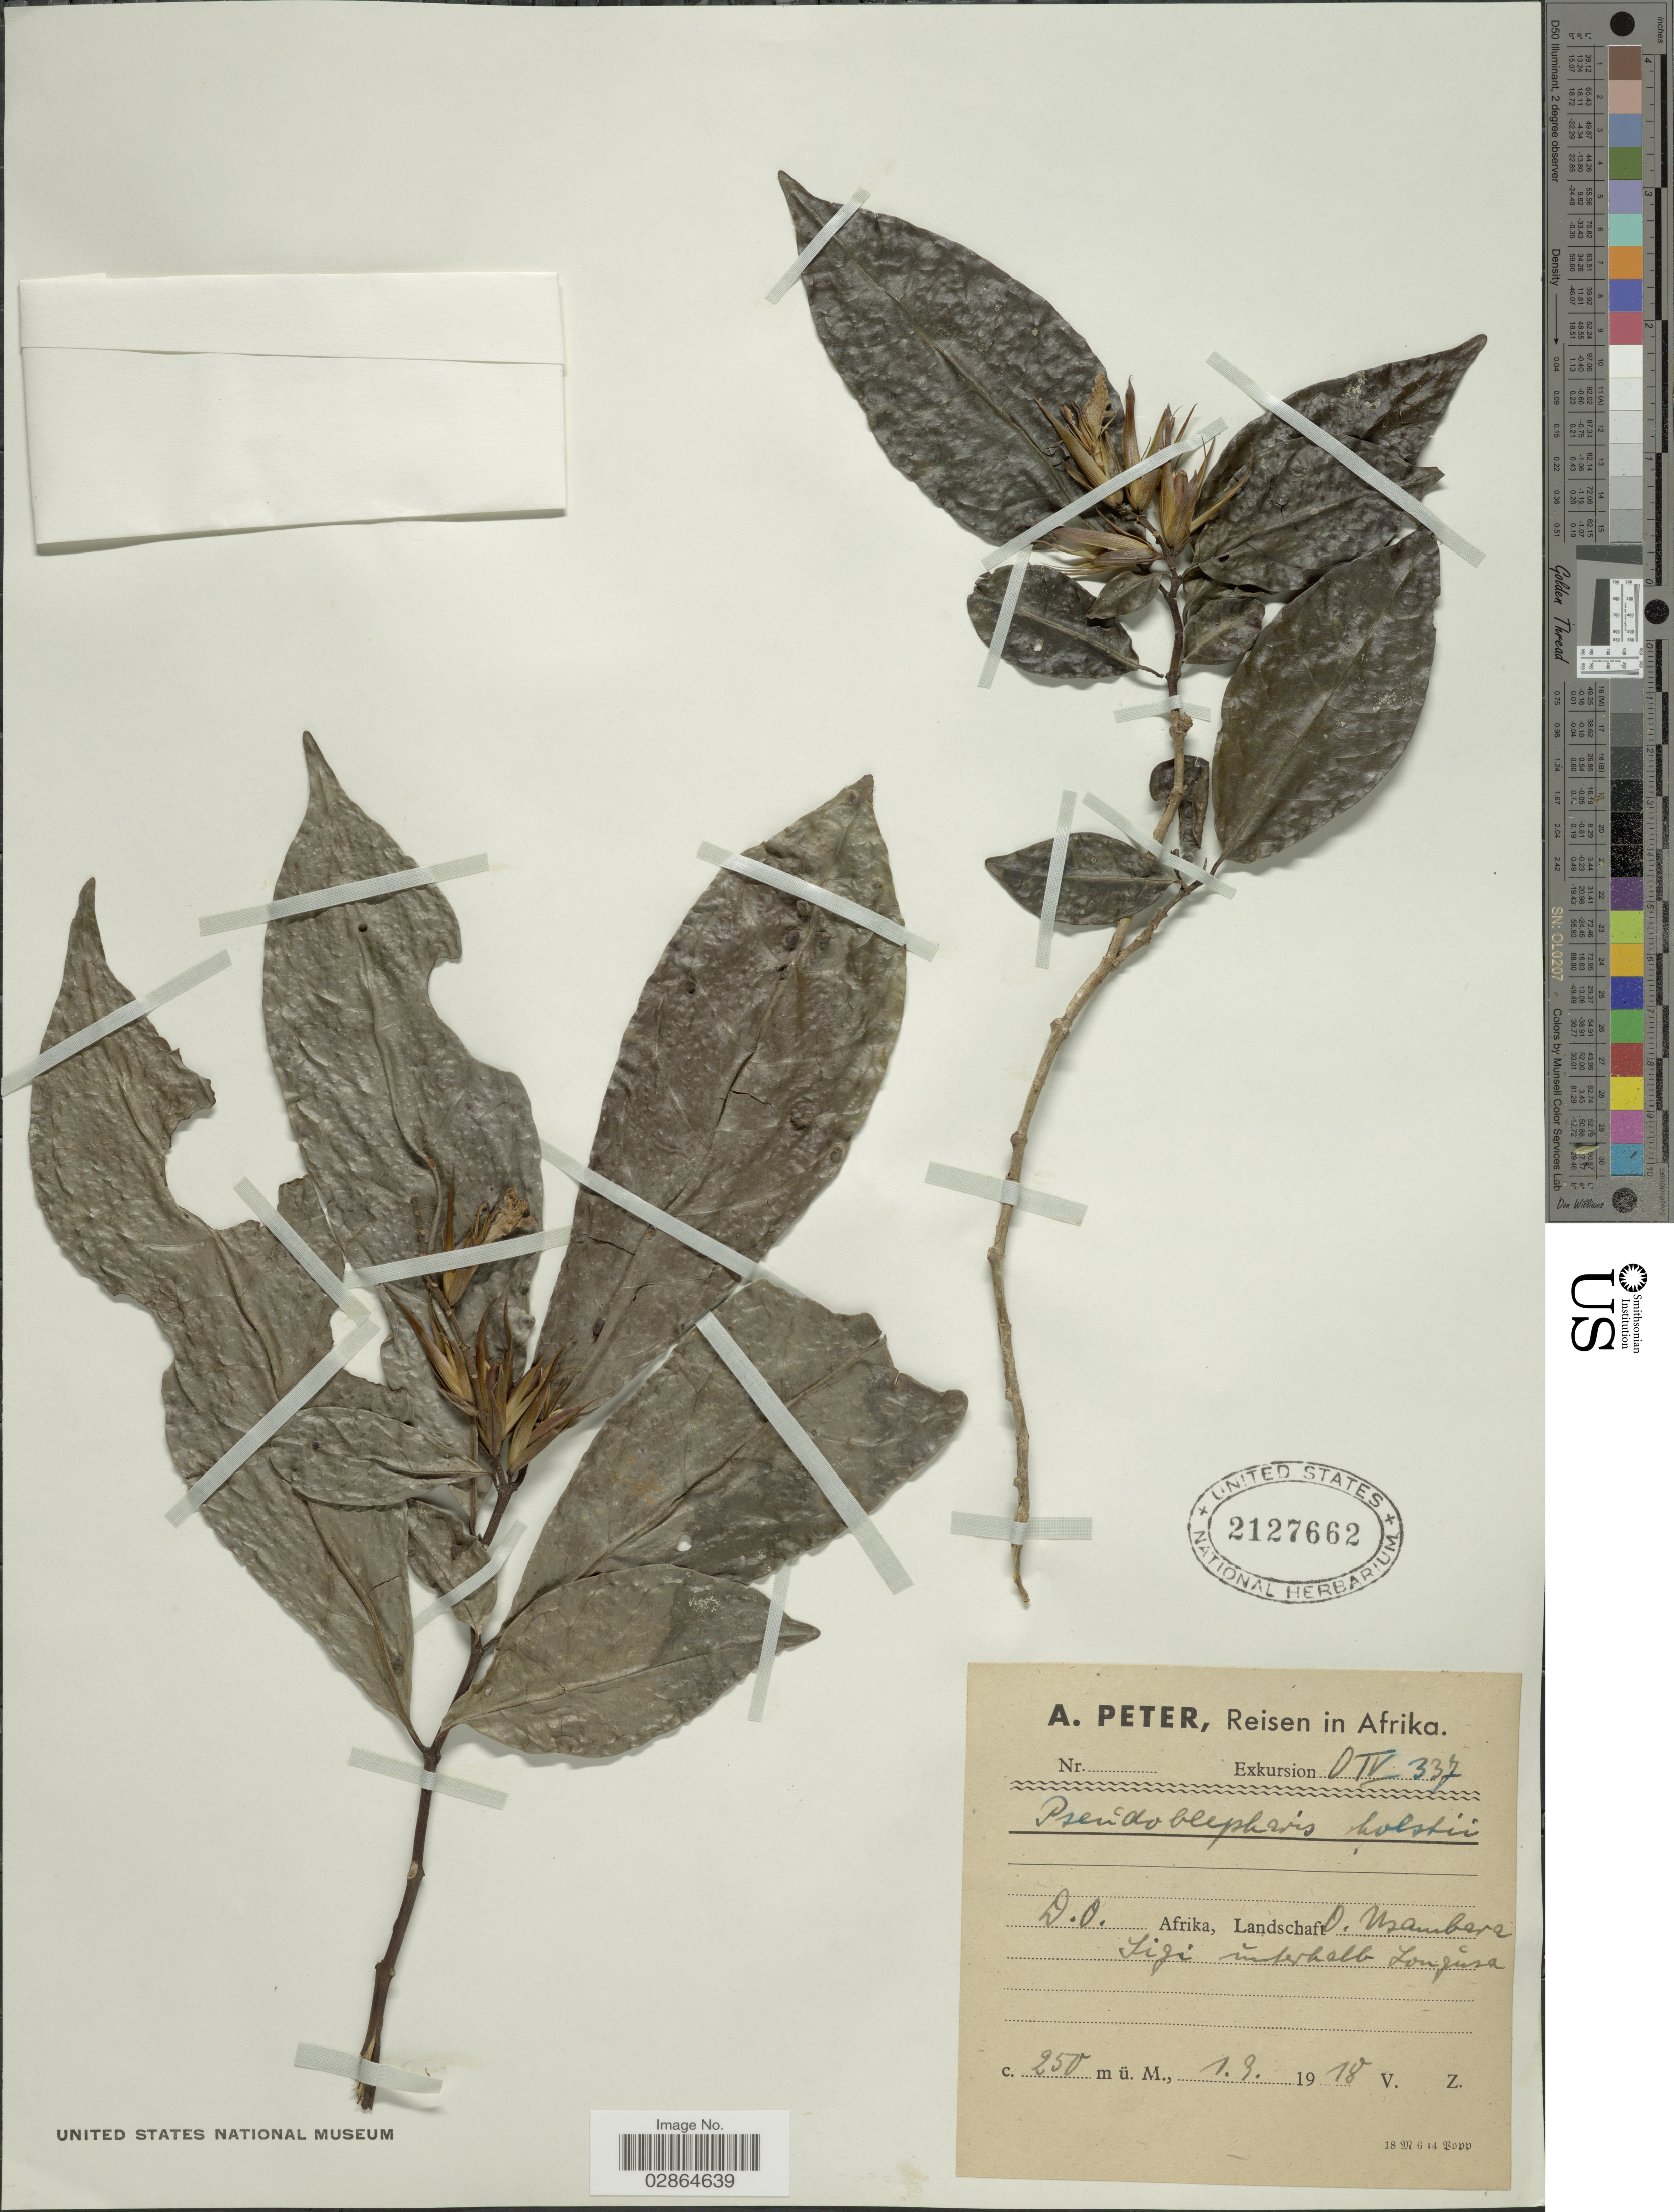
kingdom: Plantae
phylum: Tracheophyta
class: Magnoliopsida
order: Lamiales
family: Acanthaceae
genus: Sclerochiton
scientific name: Sclerochiton holstii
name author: C.B. Clarke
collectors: A. Peter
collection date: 1918-03-01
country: Tanzania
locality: D.O. Afrika, Landschaft O. Usambara. Sigi Unterhalb Longusa.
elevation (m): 250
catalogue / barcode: US 2127662